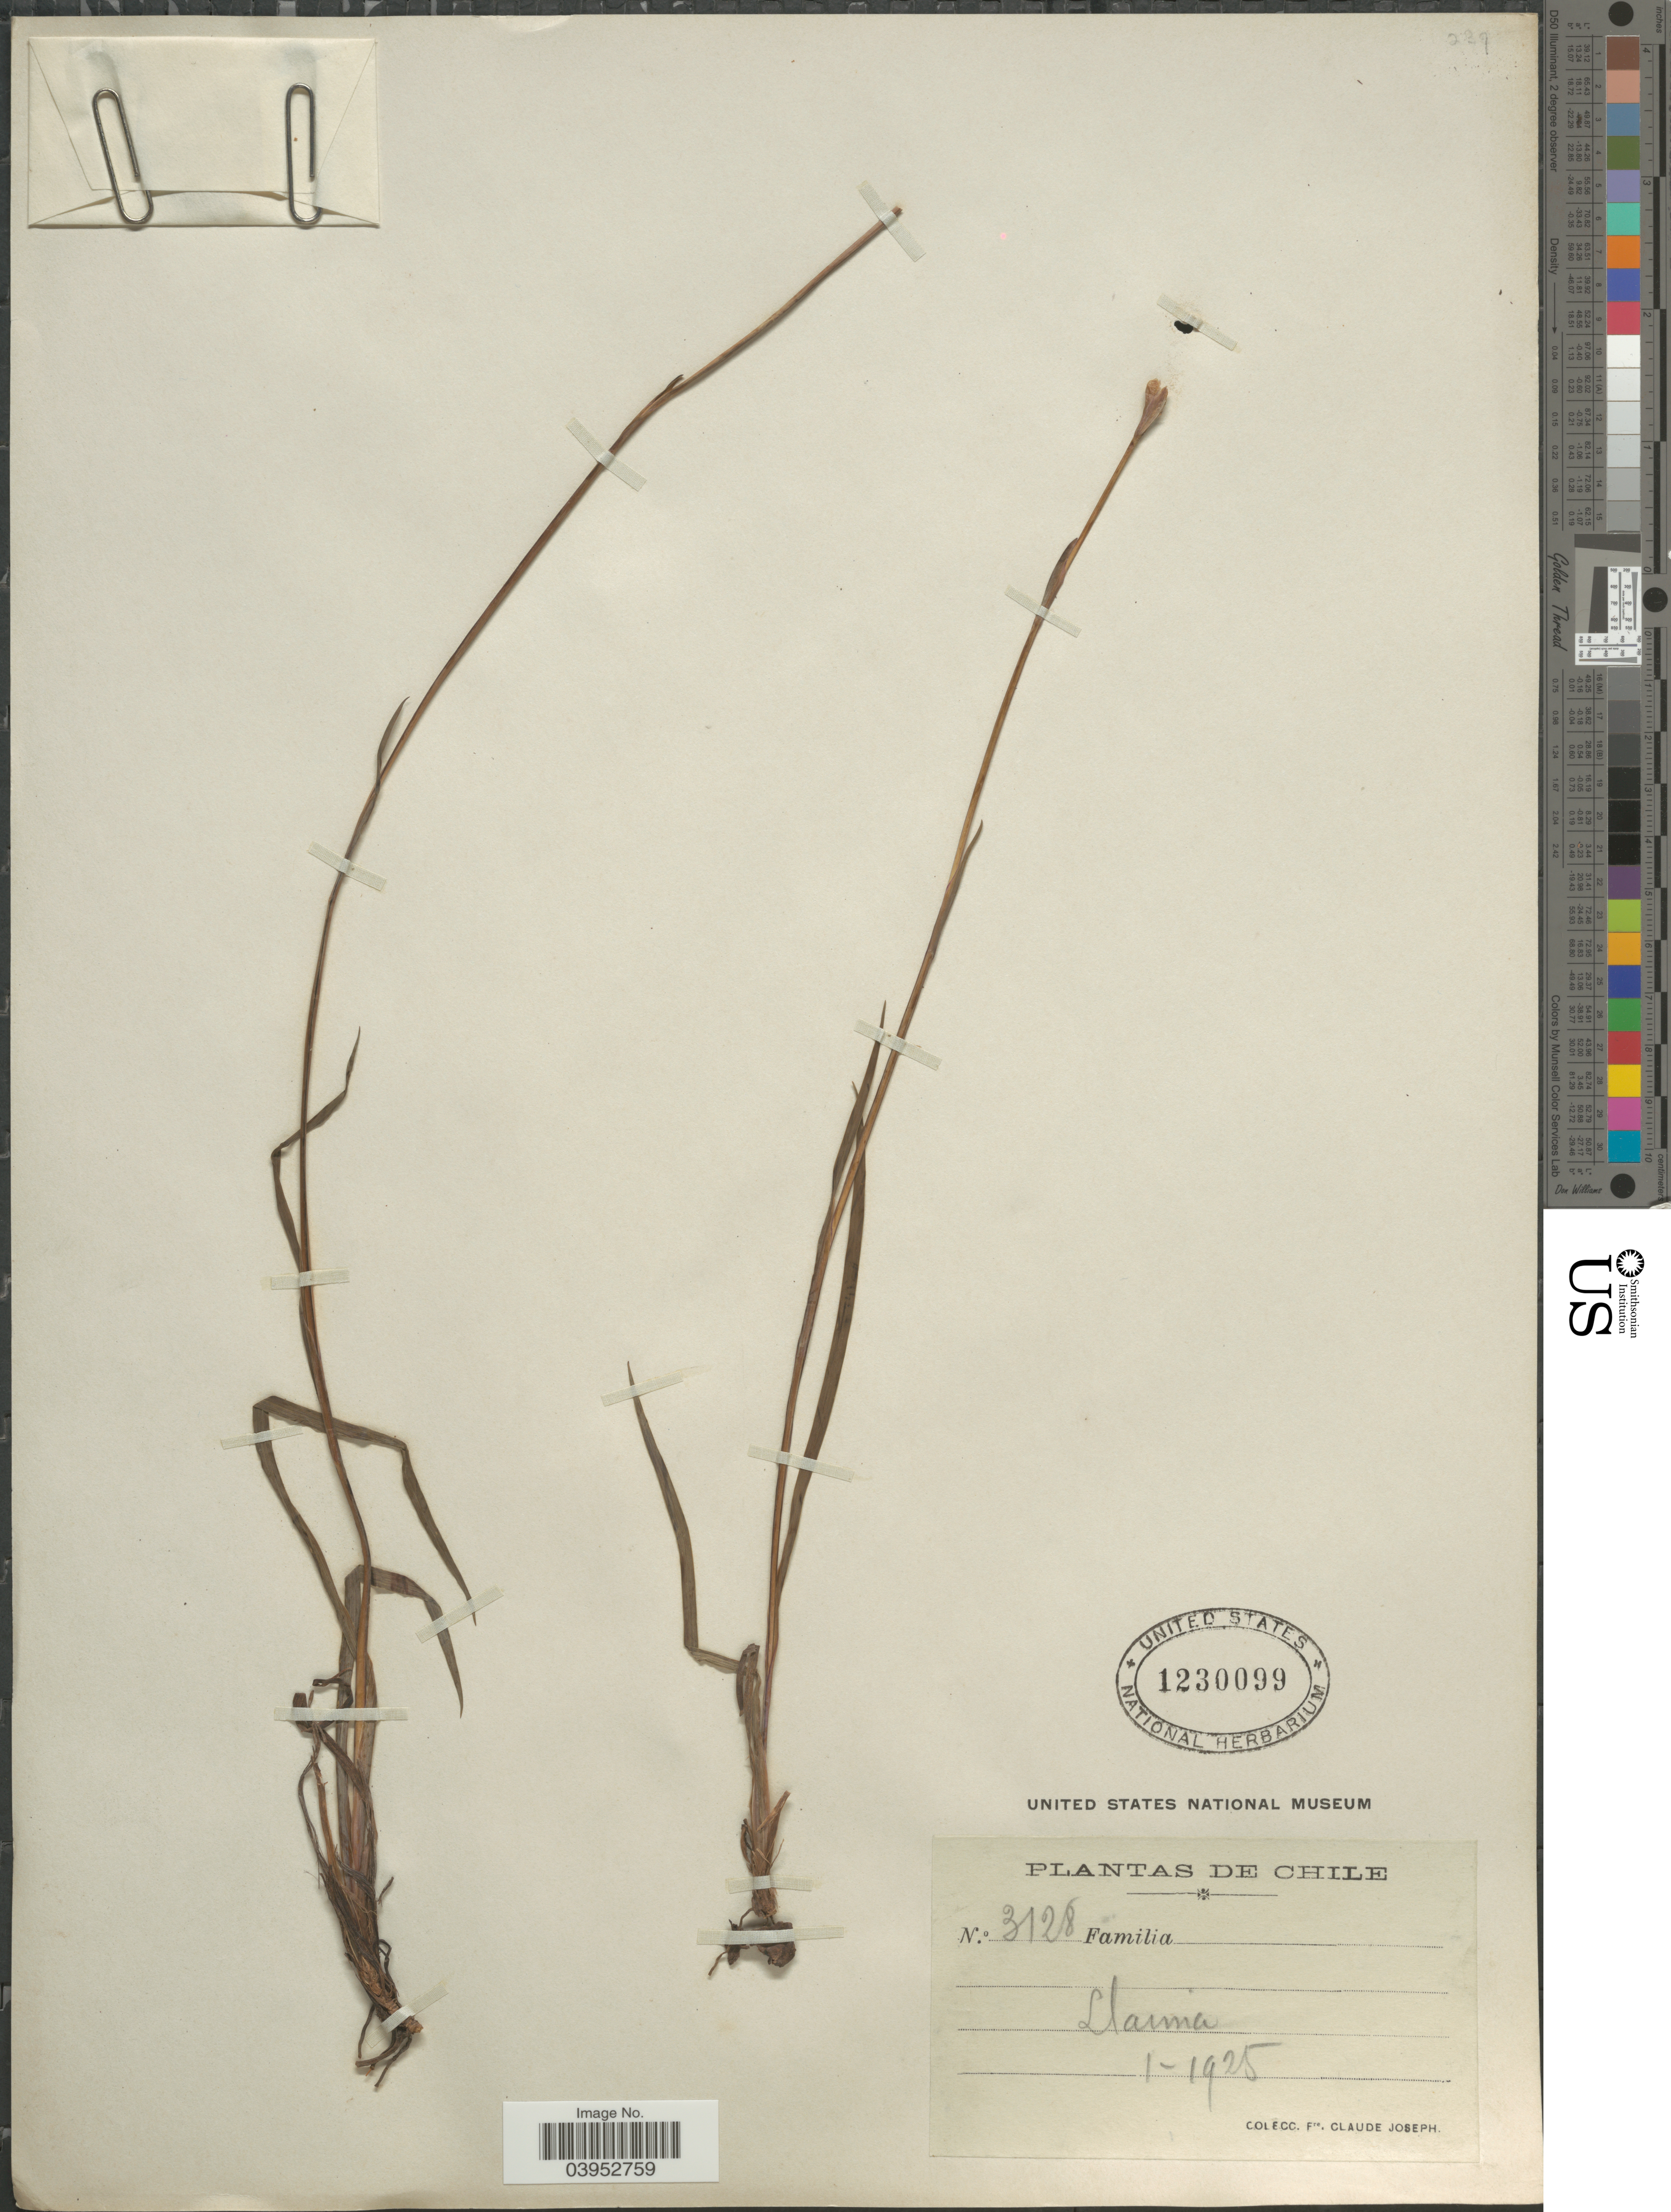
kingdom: Plantae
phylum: Tracheophyta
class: Liliopsida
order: Asparagales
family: Iridaceae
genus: Sisyrinchium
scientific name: Sisyrinchium sp.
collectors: Bro. Claude-Joseph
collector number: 3128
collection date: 1925-01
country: Chile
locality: Llaima.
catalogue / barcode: US 1230099